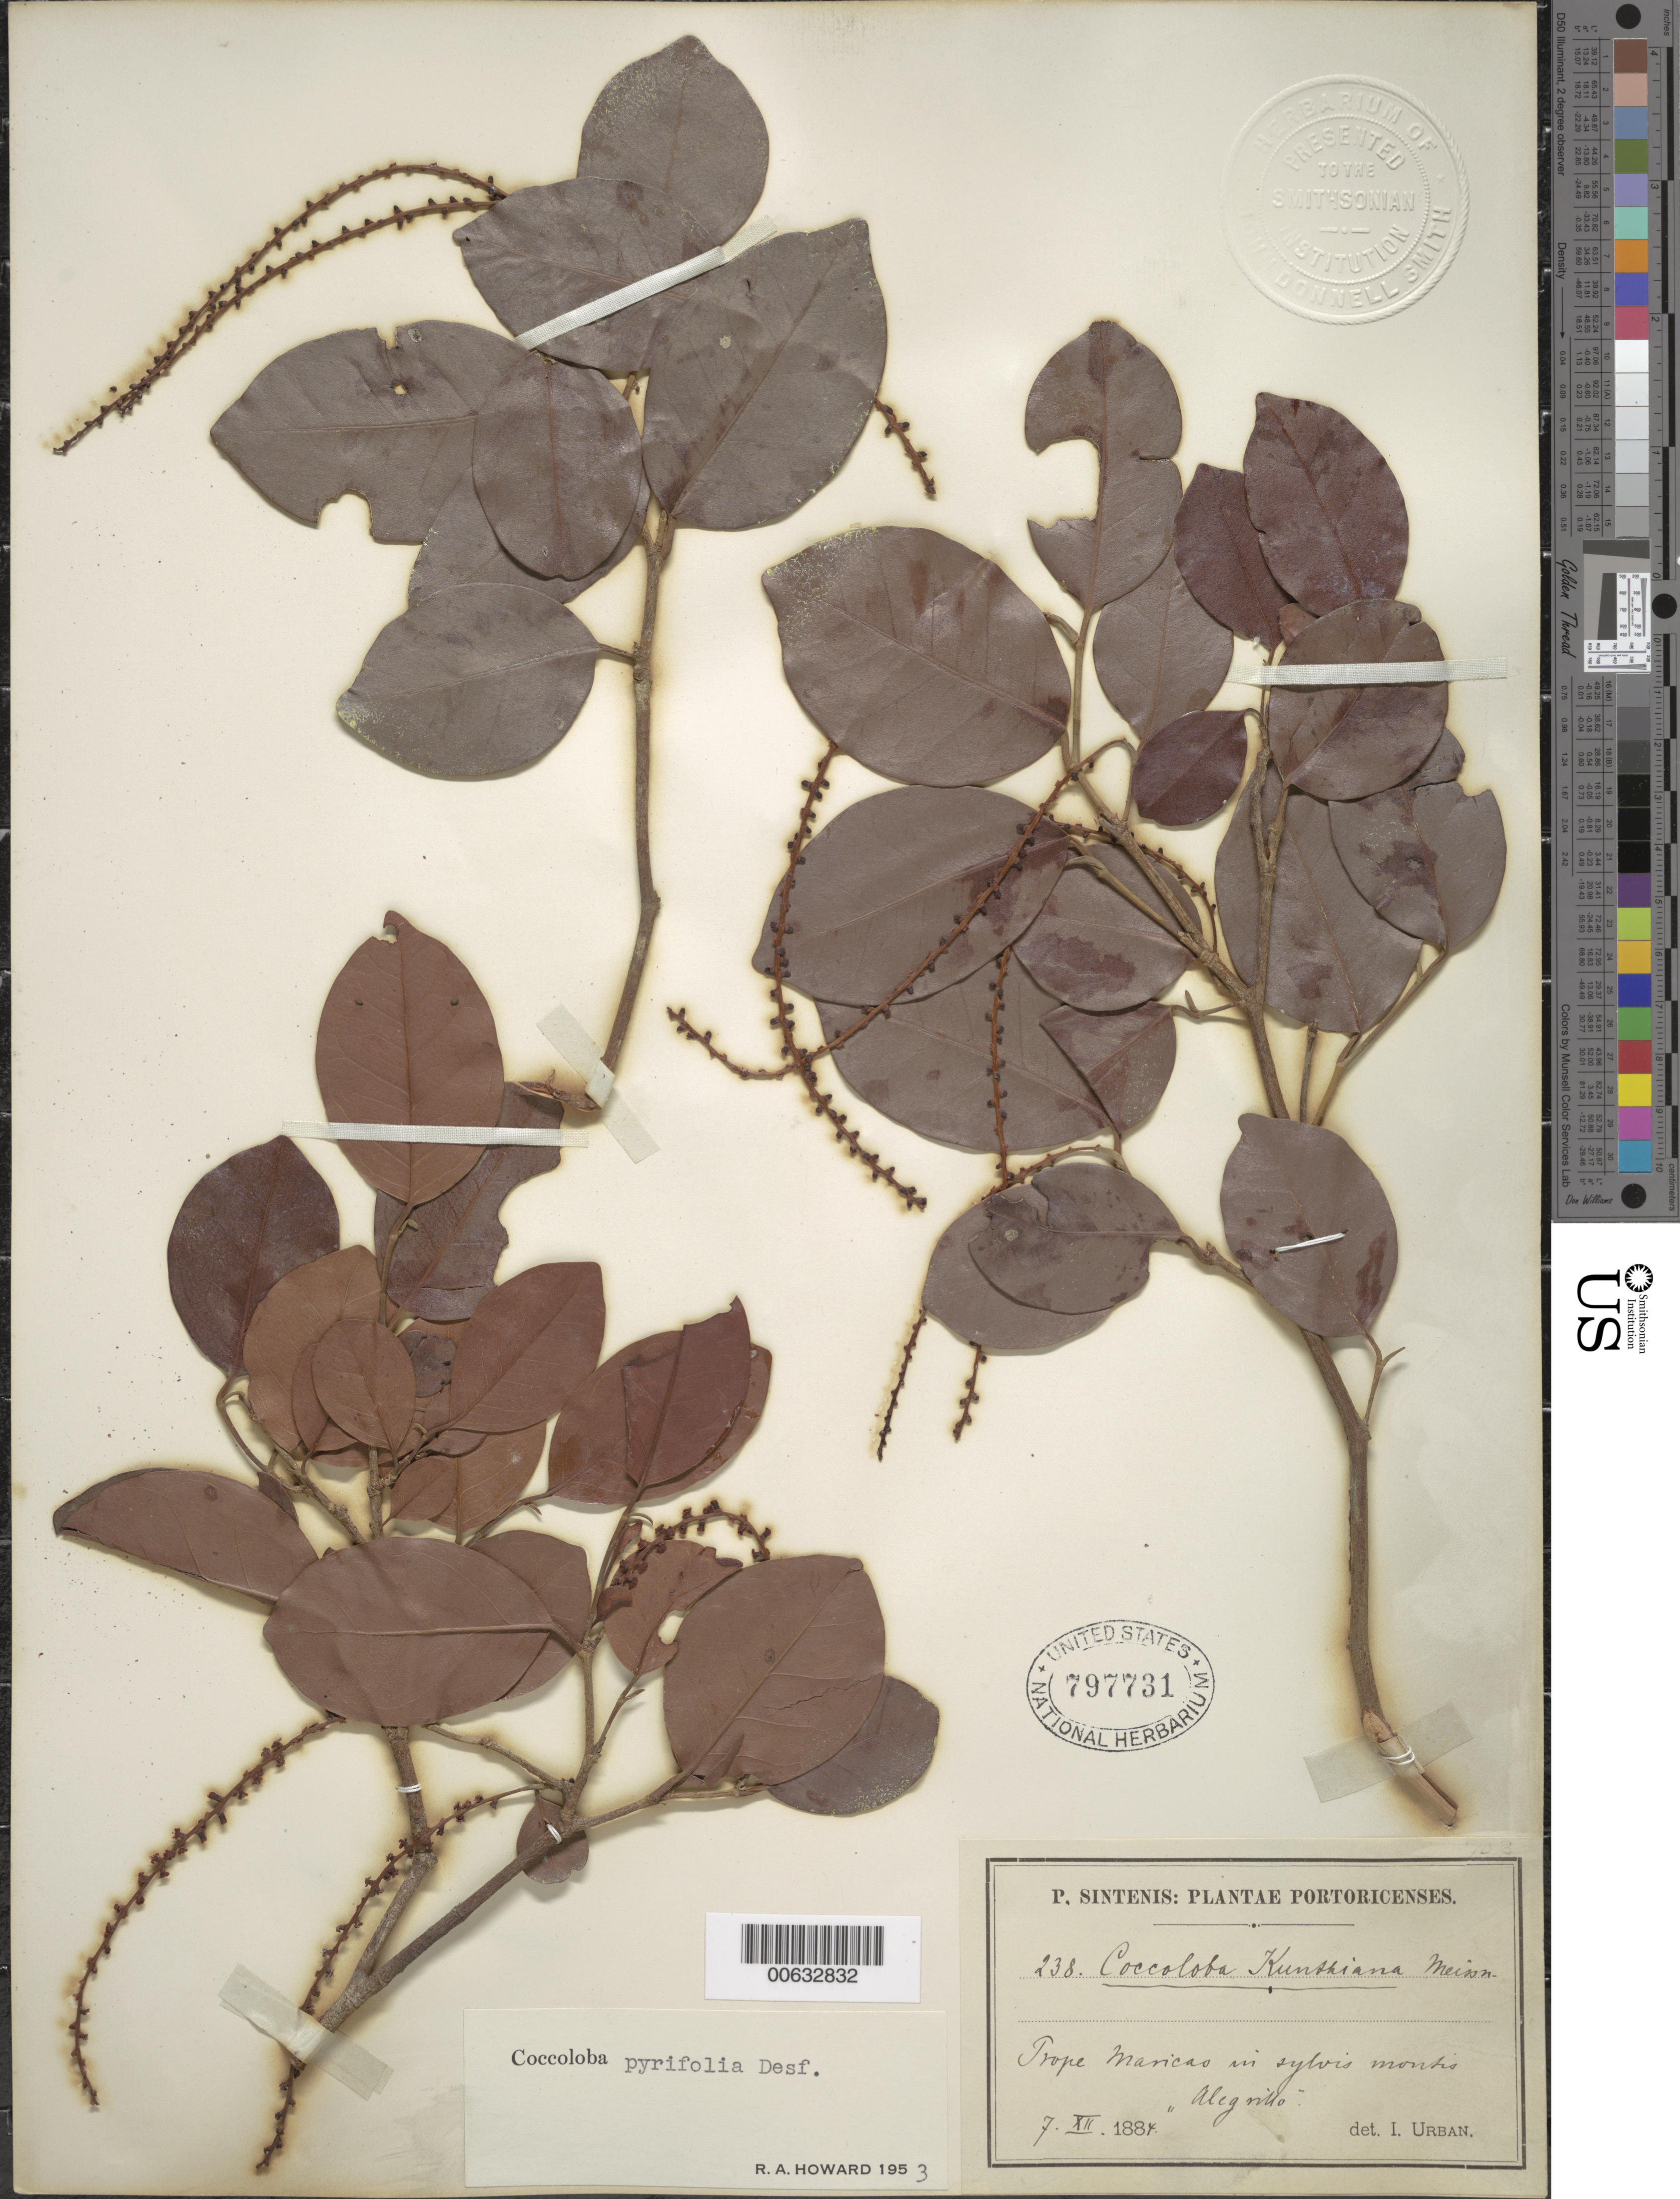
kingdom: Plantae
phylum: Tracheophyta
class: Magnoliopsida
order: Caryophyllales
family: Polygonaceae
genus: Coccoloba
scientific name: Coccoloba pyrifolia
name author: Desf.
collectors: P. Sintenis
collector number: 238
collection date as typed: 07 Dec 1884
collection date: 1884-12-07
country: Puerto Rico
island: Greater Antilles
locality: Prope Maricao, in sylvis montis Alegrillo.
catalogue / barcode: US 797731